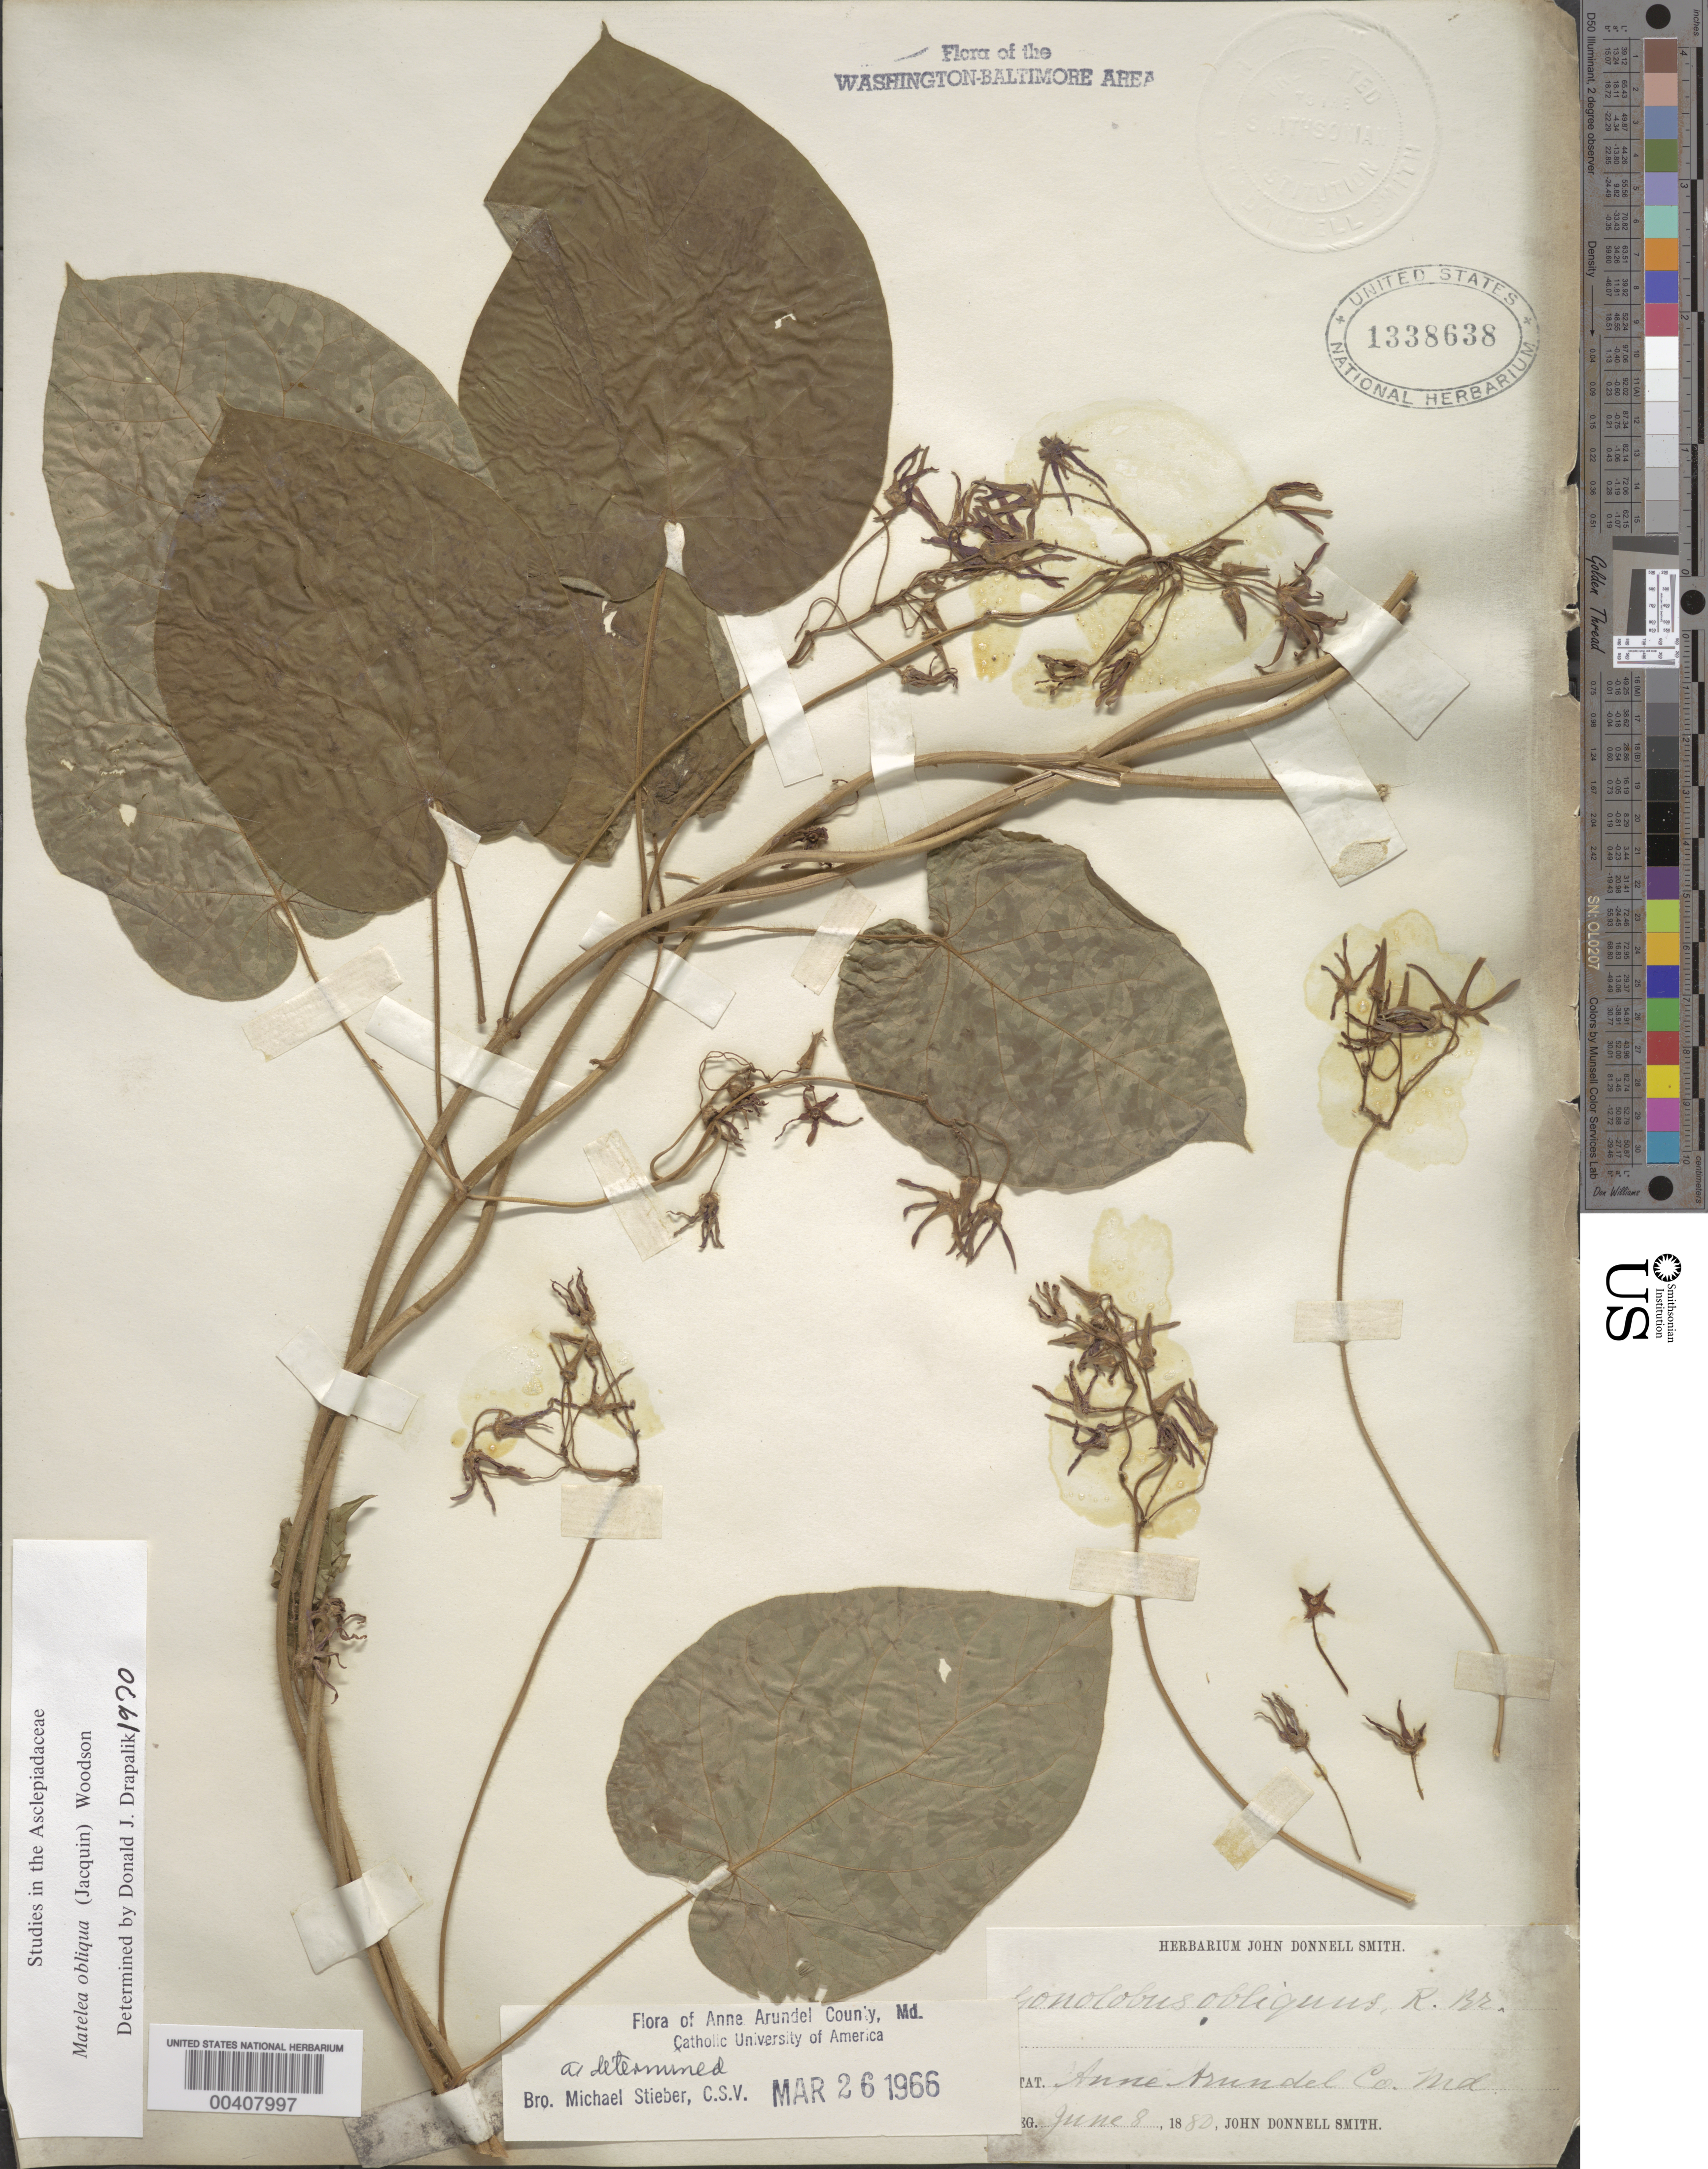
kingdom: Plantae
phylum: Tracheophyta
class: Magnoliopsida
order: Gentianales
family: Apocynaceae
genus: Matelea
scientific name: Matelea obliqua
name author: (Jacq.) Woodson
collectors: J. Donnell Smith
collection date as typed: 08 Jun 1880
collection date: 1880-06-08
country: United States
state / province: Maryland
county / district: Anne Arundel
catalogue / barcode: US 1338638